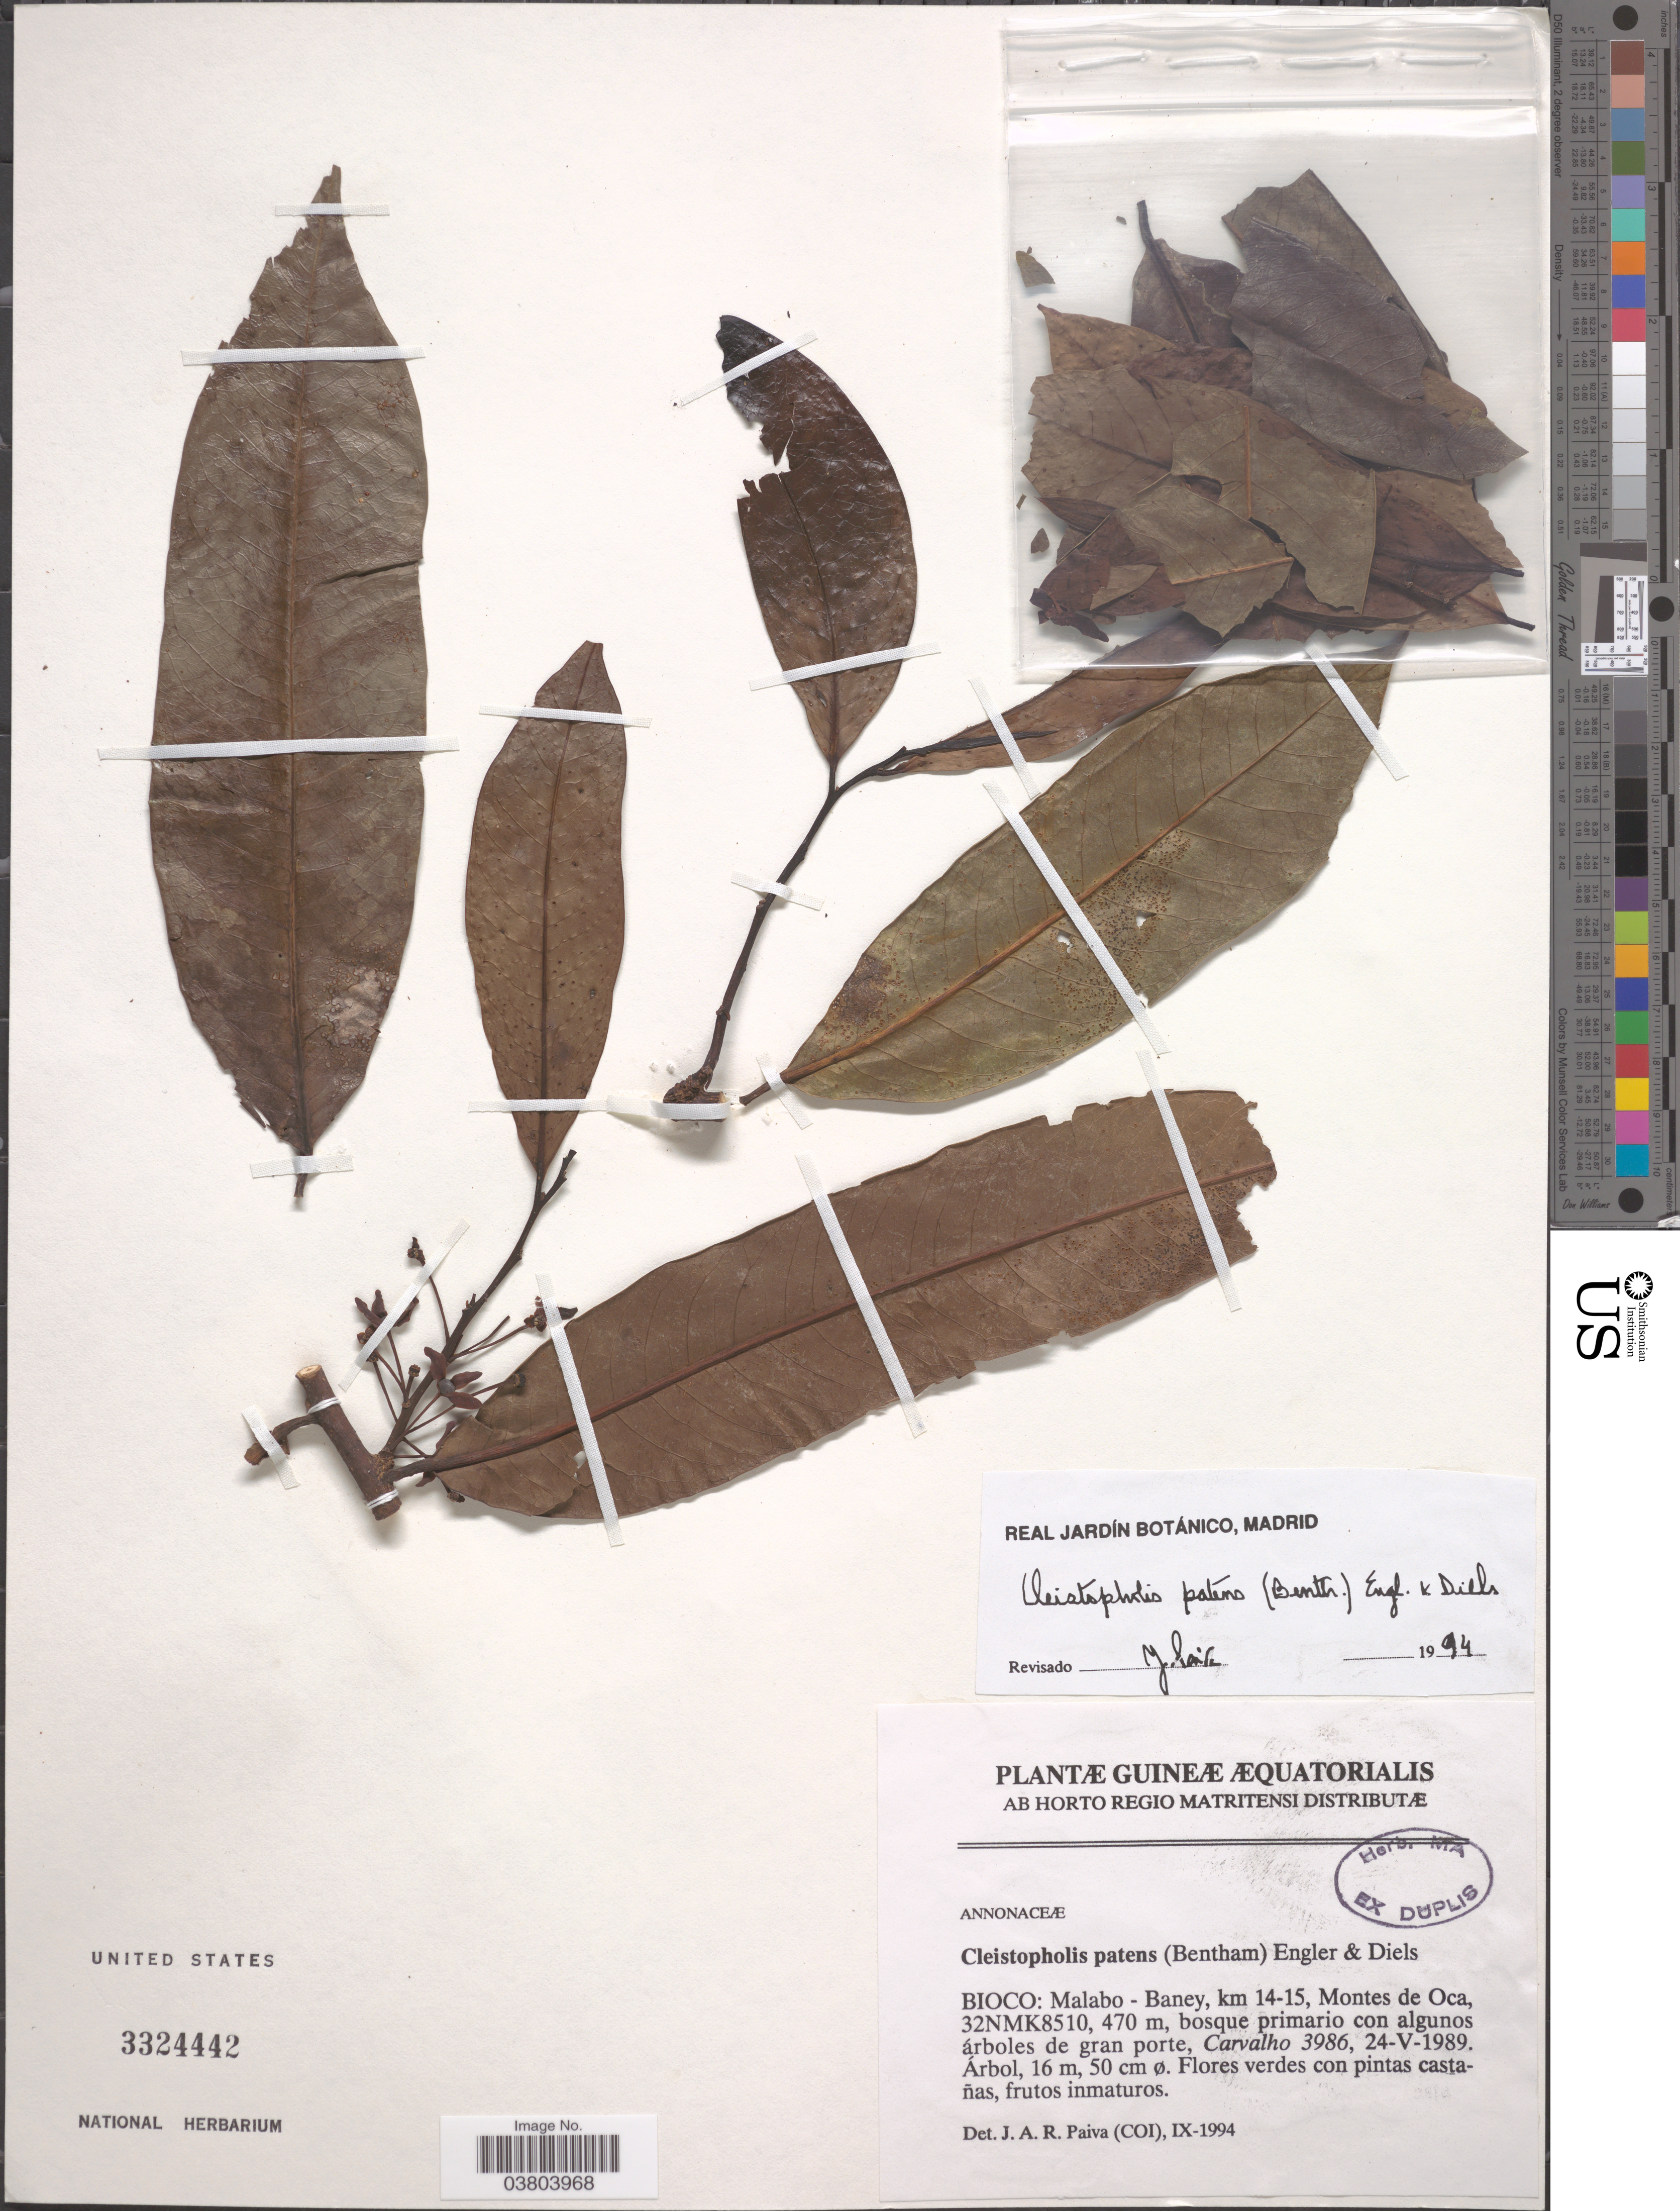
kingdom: Plantae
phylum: Tracheophyta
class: Magnoliopsida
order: Magnoliales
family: Annonaceae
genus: Cleistopholis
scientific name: Cleistopholis patens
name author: (Benth.) Engl. & Diels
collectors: Carvalho, --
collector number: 3986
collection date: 1989-05-24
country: Equatorial Guinea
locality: Guineæ Æquatorialis. Bioco: Malabo - Baney, km 14-15, Montes de Oca, 32NMK8510, bosque primario con algunos árboles de gran porte.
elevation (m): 470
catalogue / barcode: US 3324442